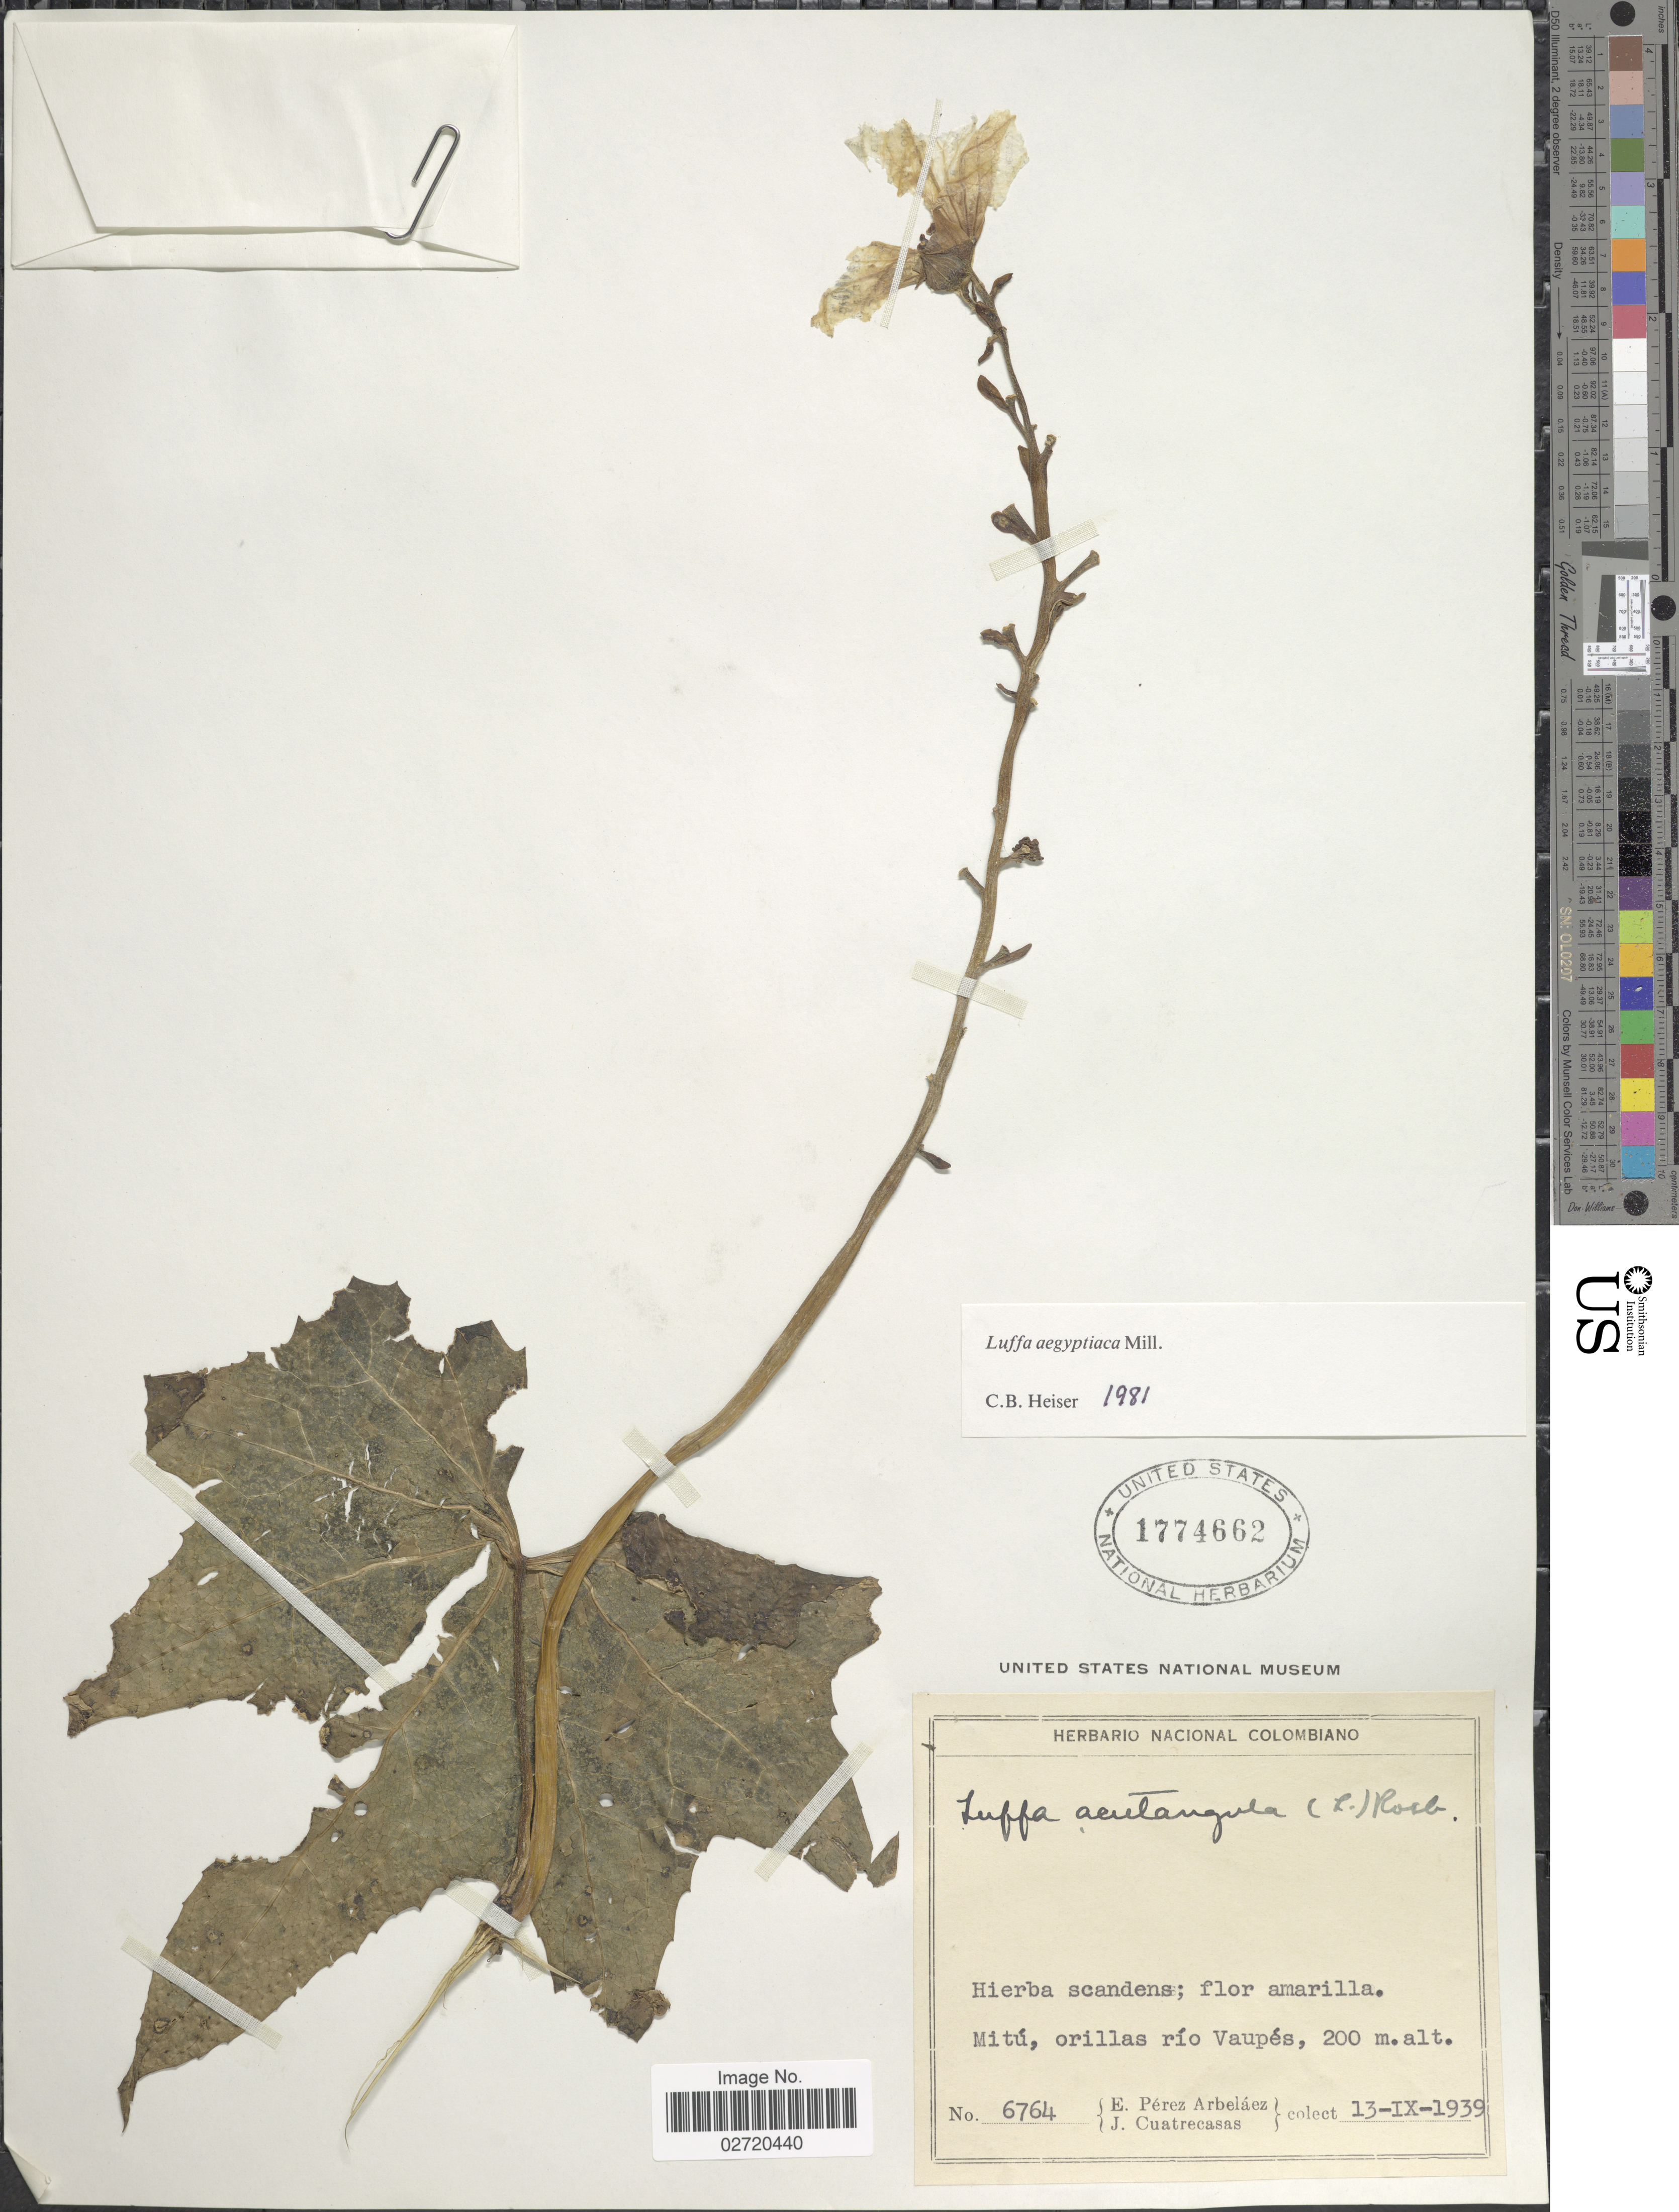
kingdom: Plantae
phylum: Tracheophyta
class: Magnoliopsida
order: Cucurbitales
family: Cucurbitaceae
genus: Luffa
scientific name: Luffa aegyptiaca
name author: Mill.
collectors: E. Pérez Arbeláez & J. Cuatrecasas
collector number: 6764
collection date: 1939-09-13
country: Colombia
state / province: Vaupés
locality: Mitu, orillas rio Vaupes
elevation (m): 200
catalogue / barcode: US 1774662